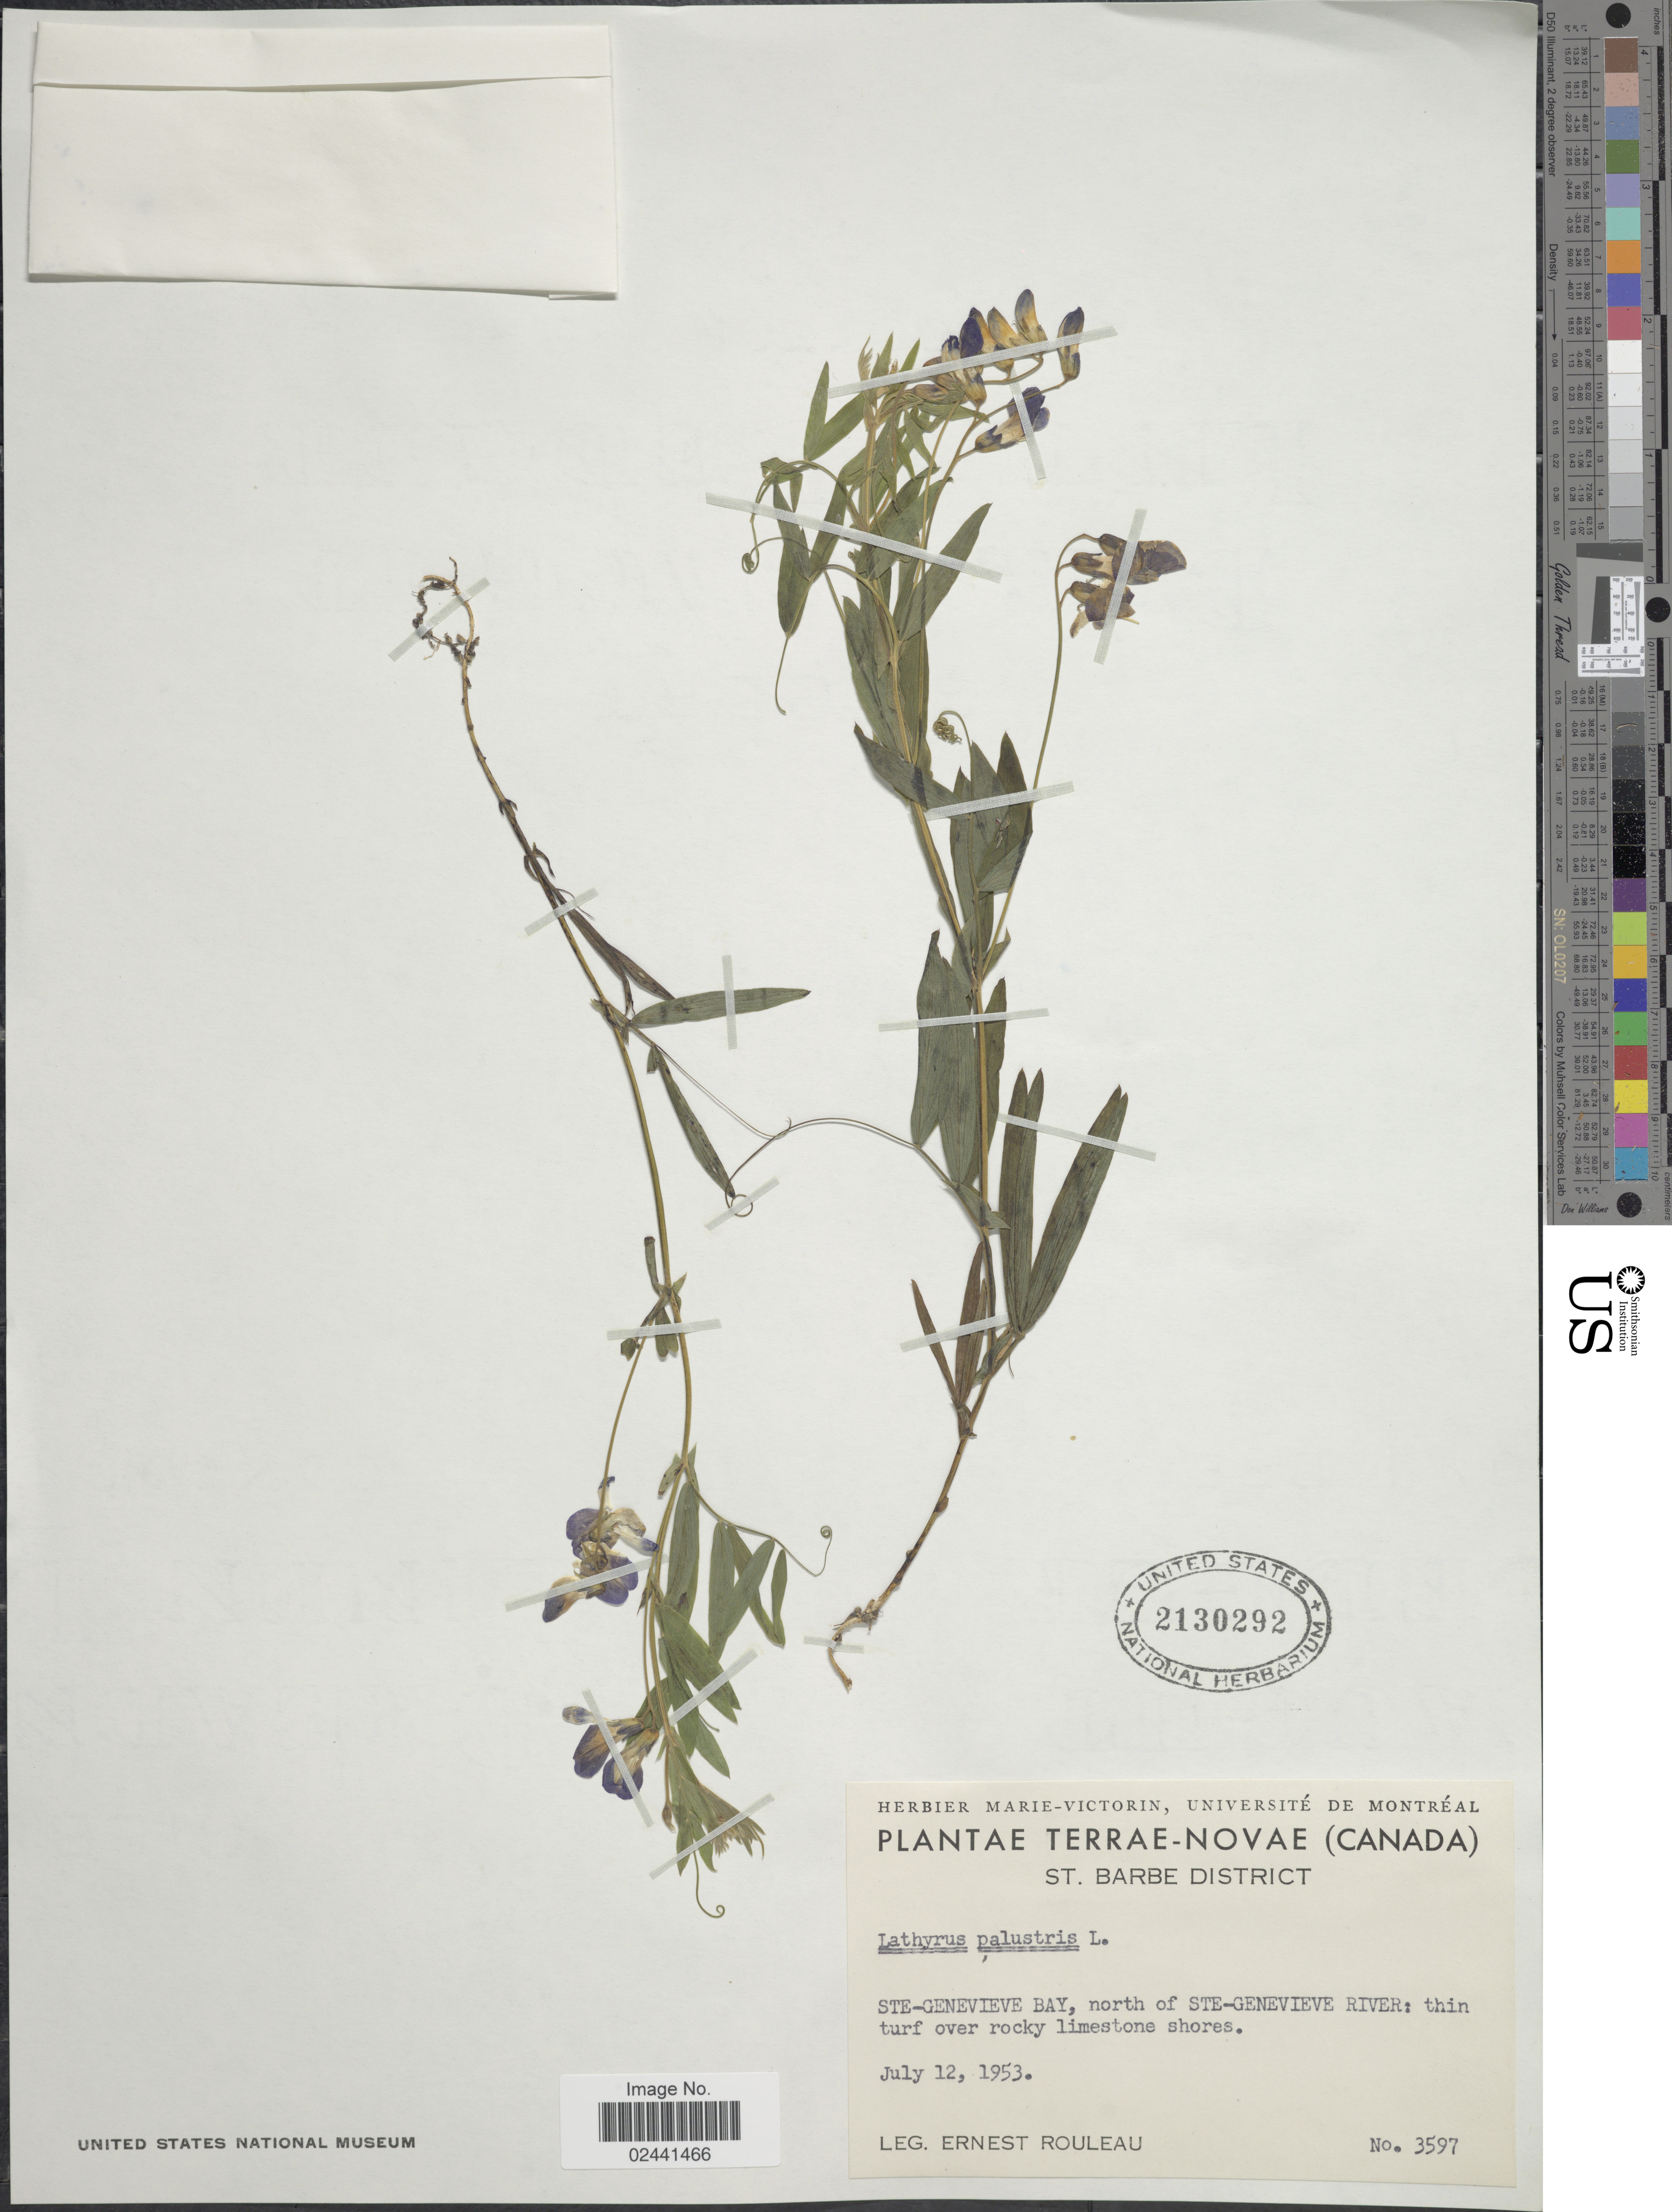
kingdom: Plantae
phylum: Tracheophyta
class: Magnoliopsida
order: Fabales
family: Fabaceae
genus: Lathyrus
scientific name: Lathyrus palustris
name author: L.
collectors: E. Rouleau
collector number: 3597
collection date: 1953-07-12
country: Canada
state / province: Newfoundland and Labrador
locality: Terrae-Novae, St Barbe District, Ste-Genevieve Bay, north of St-Genevieve River: thin turf over rocky limestone shores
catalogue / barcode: US 2130292